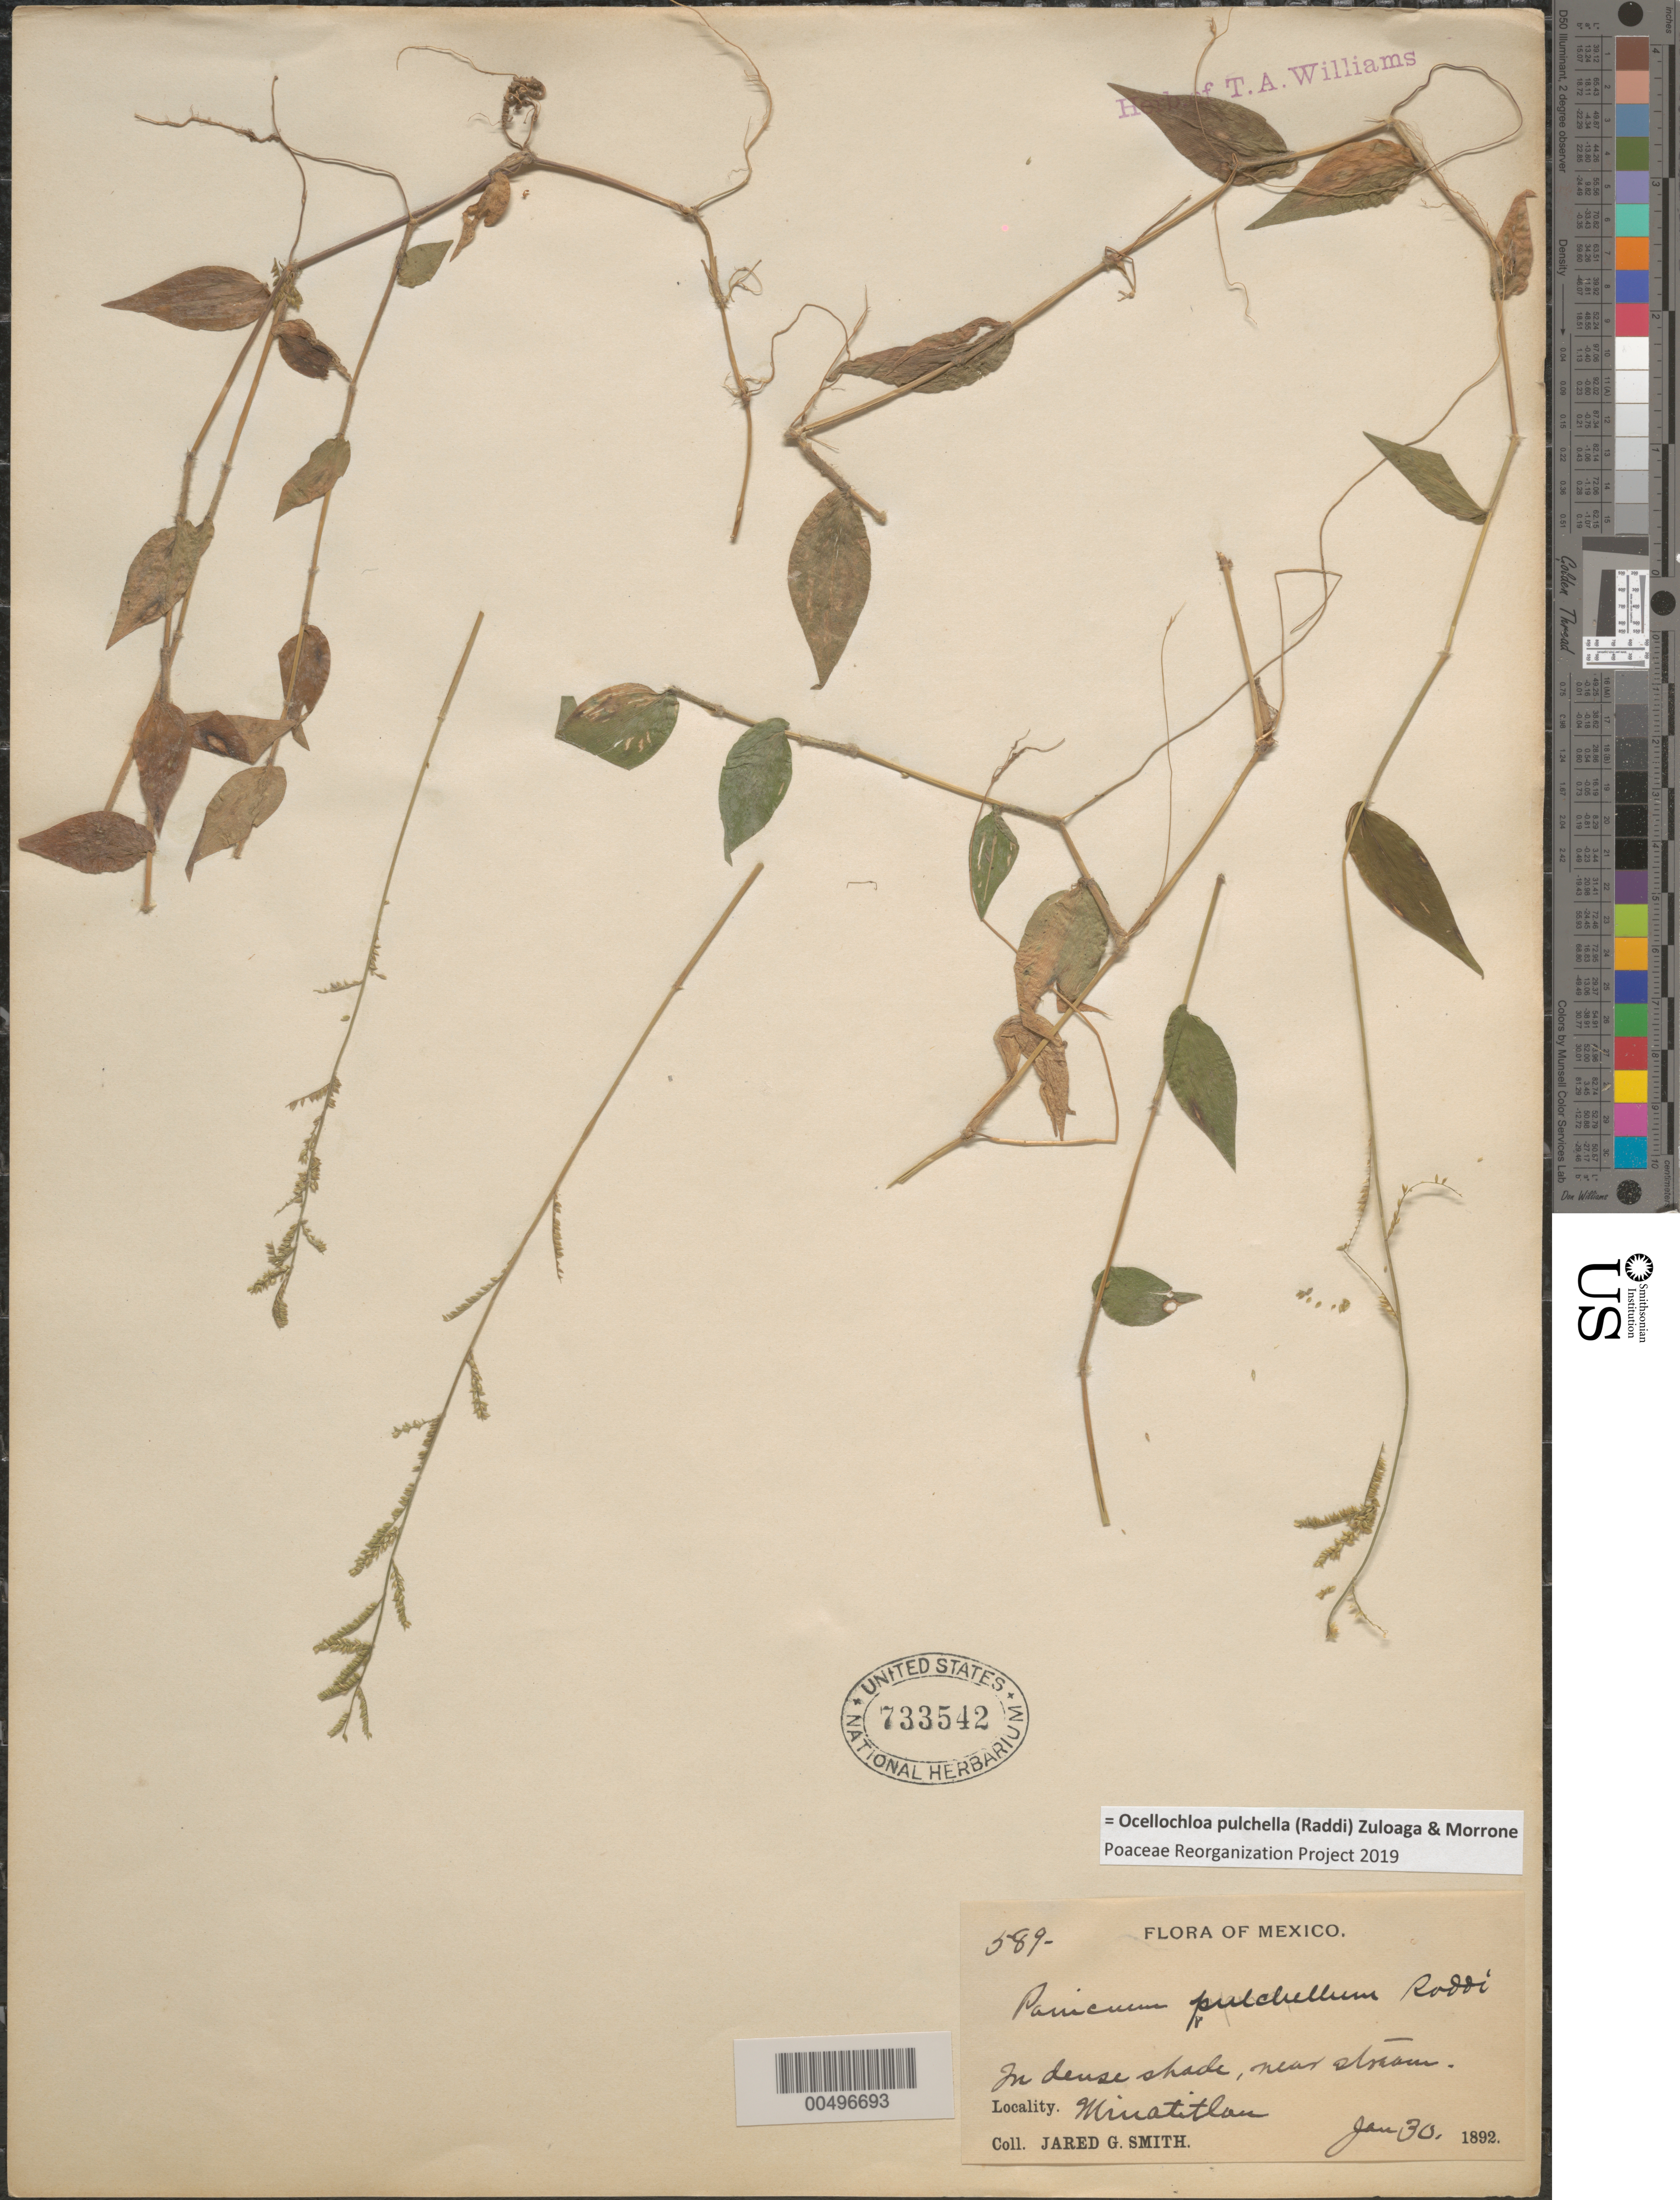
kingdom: Plantae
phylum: Tracheophyta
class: Liliopsida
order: Poales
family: Poaceae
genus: Panicum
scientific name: Panicum pulchellum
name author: Raddi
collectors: J. G. Smith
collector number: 589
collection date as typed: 30 Jan 1892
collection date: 1892-01-30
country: Mexico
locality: Minatitlán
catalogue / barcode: US 733542